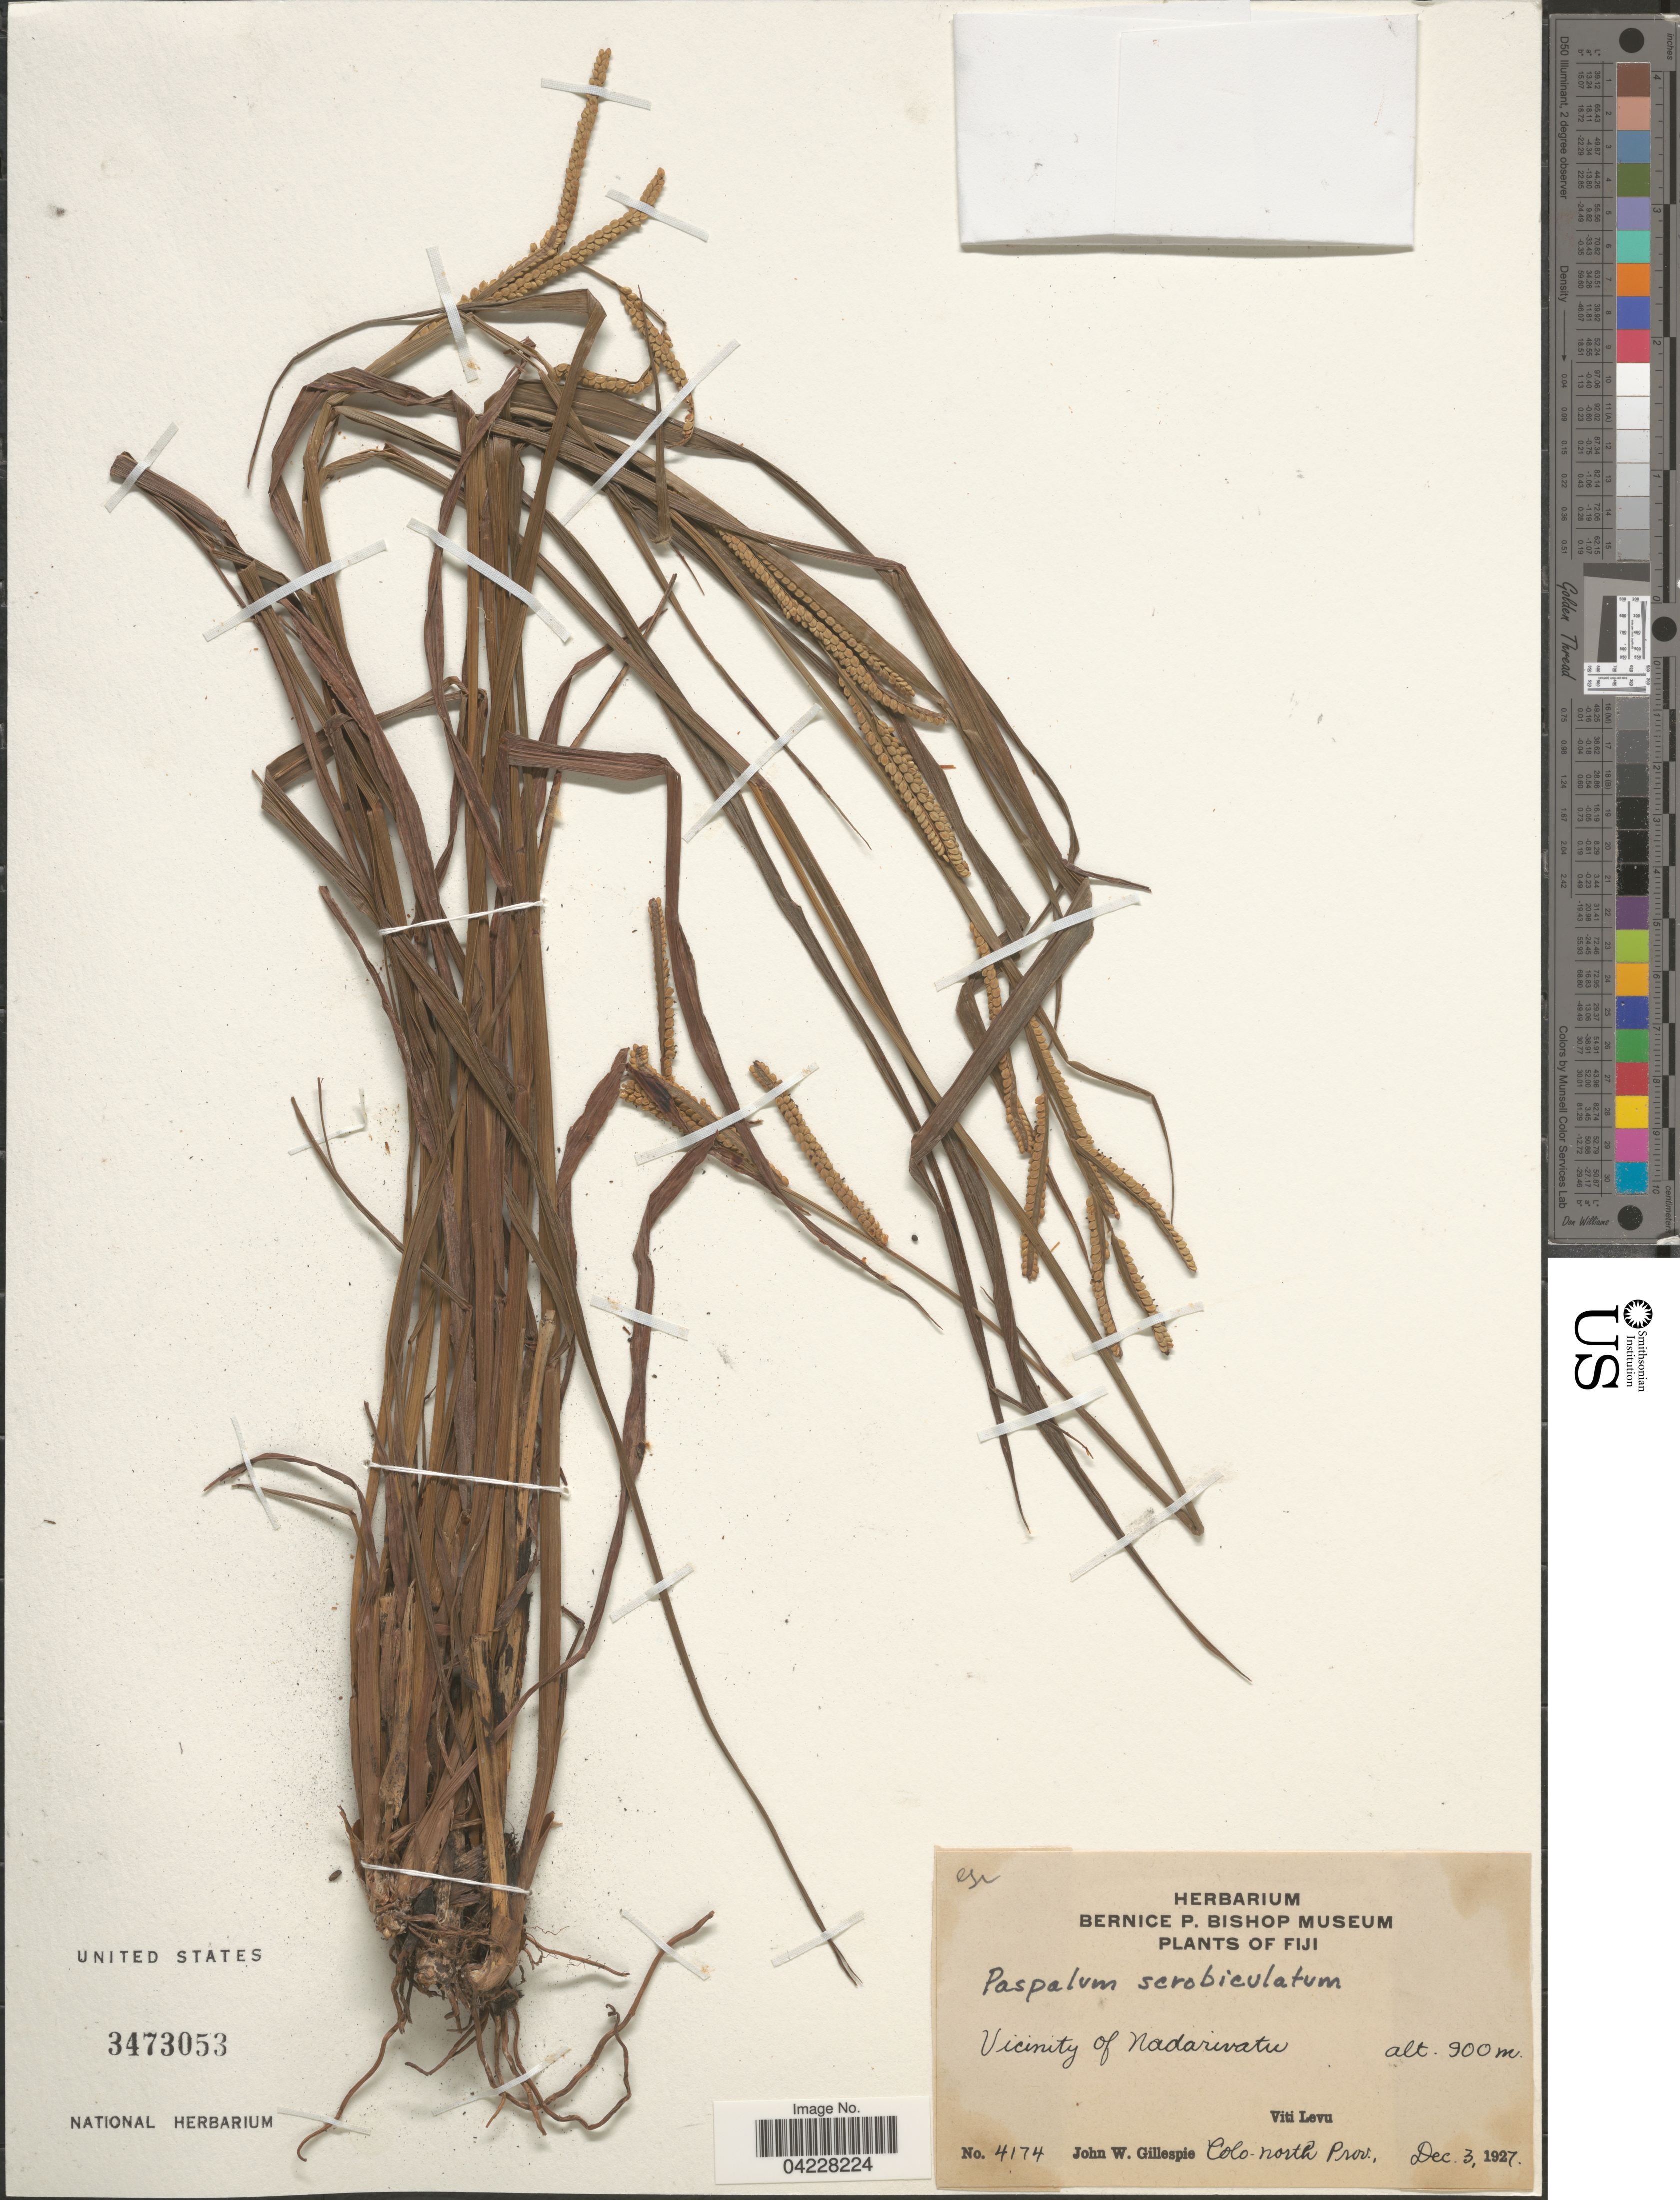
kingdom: Plantae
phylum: Tracheophyta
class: Liliopsida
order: Poales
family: Poaceae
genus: Paspalum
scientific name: Paspalum scrobiculatum var. bispicatum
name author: Hack. ex Merr.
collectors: J. W. Gillespie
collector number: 4174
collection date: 1927-12-03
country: Fiji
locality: Vicinity of Nadarivatu. Viti Levu. Colo-north Prov.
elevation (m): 900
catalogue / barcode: US 3473053